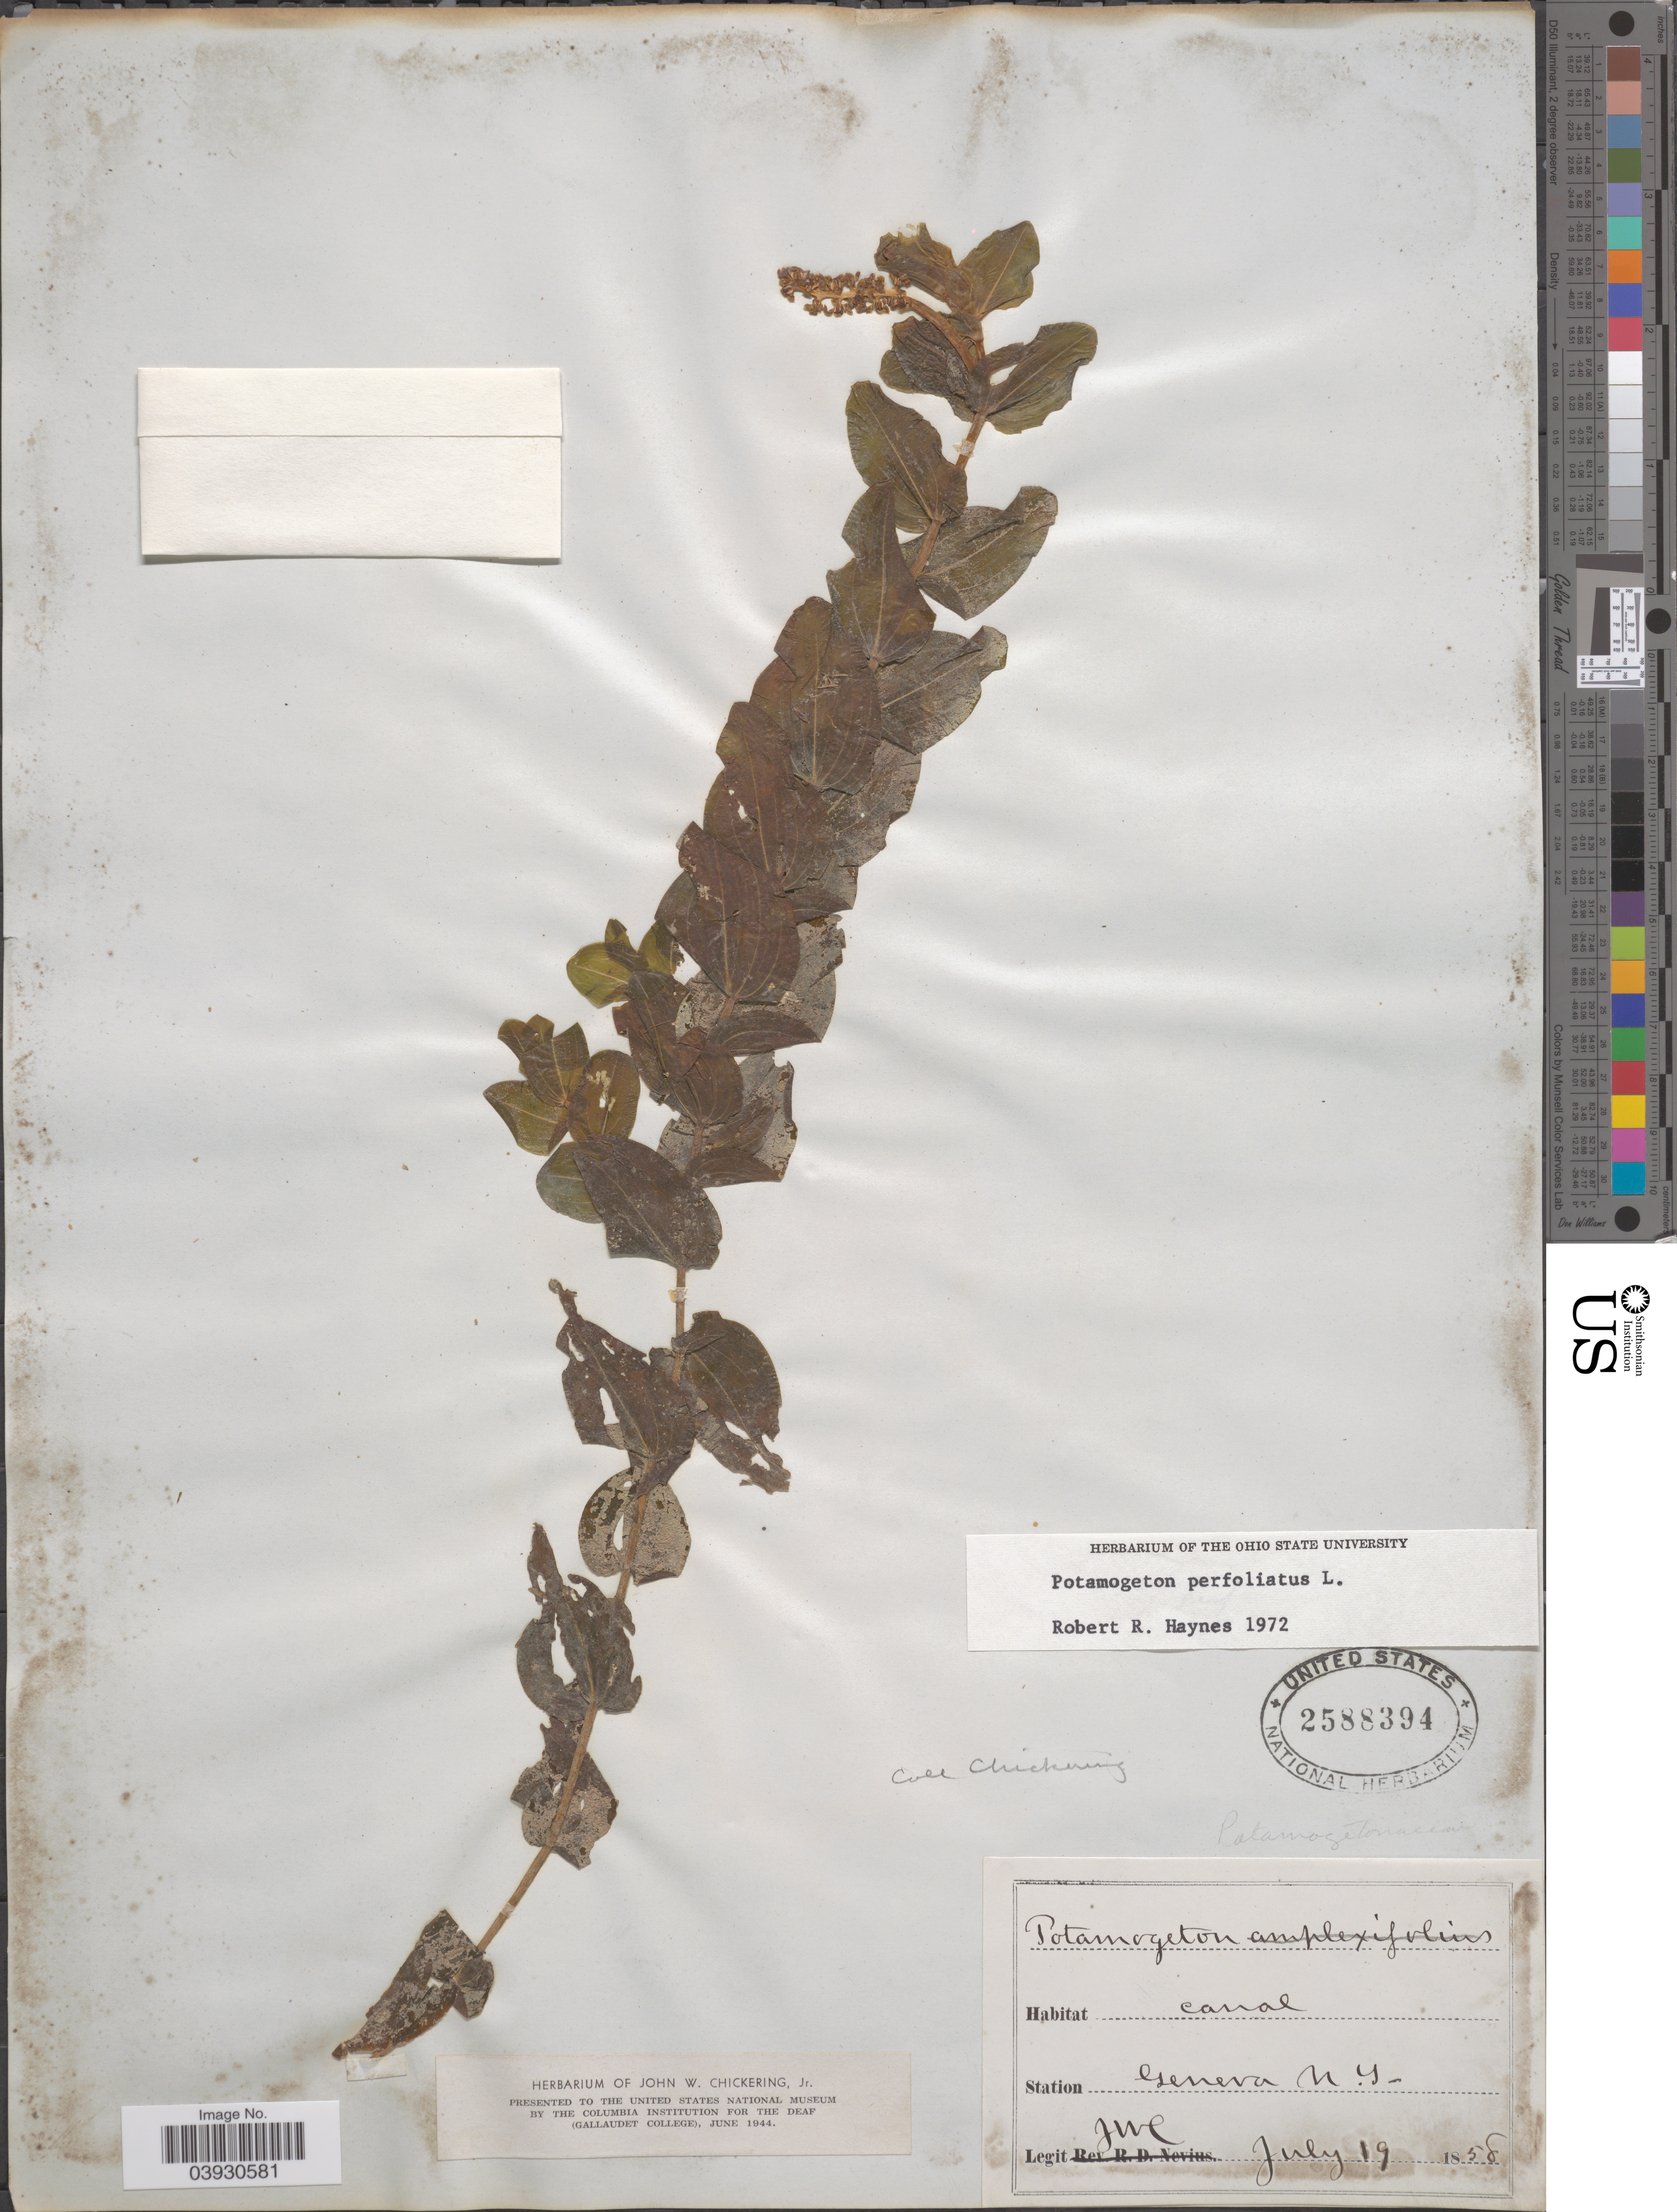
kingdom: Plantae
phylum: Tracheophyta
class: Liliopsida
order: Alismatales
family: Potamogetonaceae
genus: Potamogeton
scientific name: Potamogeton perfoliatus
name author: L.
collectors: J. W. Chickering Jr.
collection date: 1858-07-19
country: United States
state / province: New York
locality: Station Genera.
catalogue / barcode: US 2588394